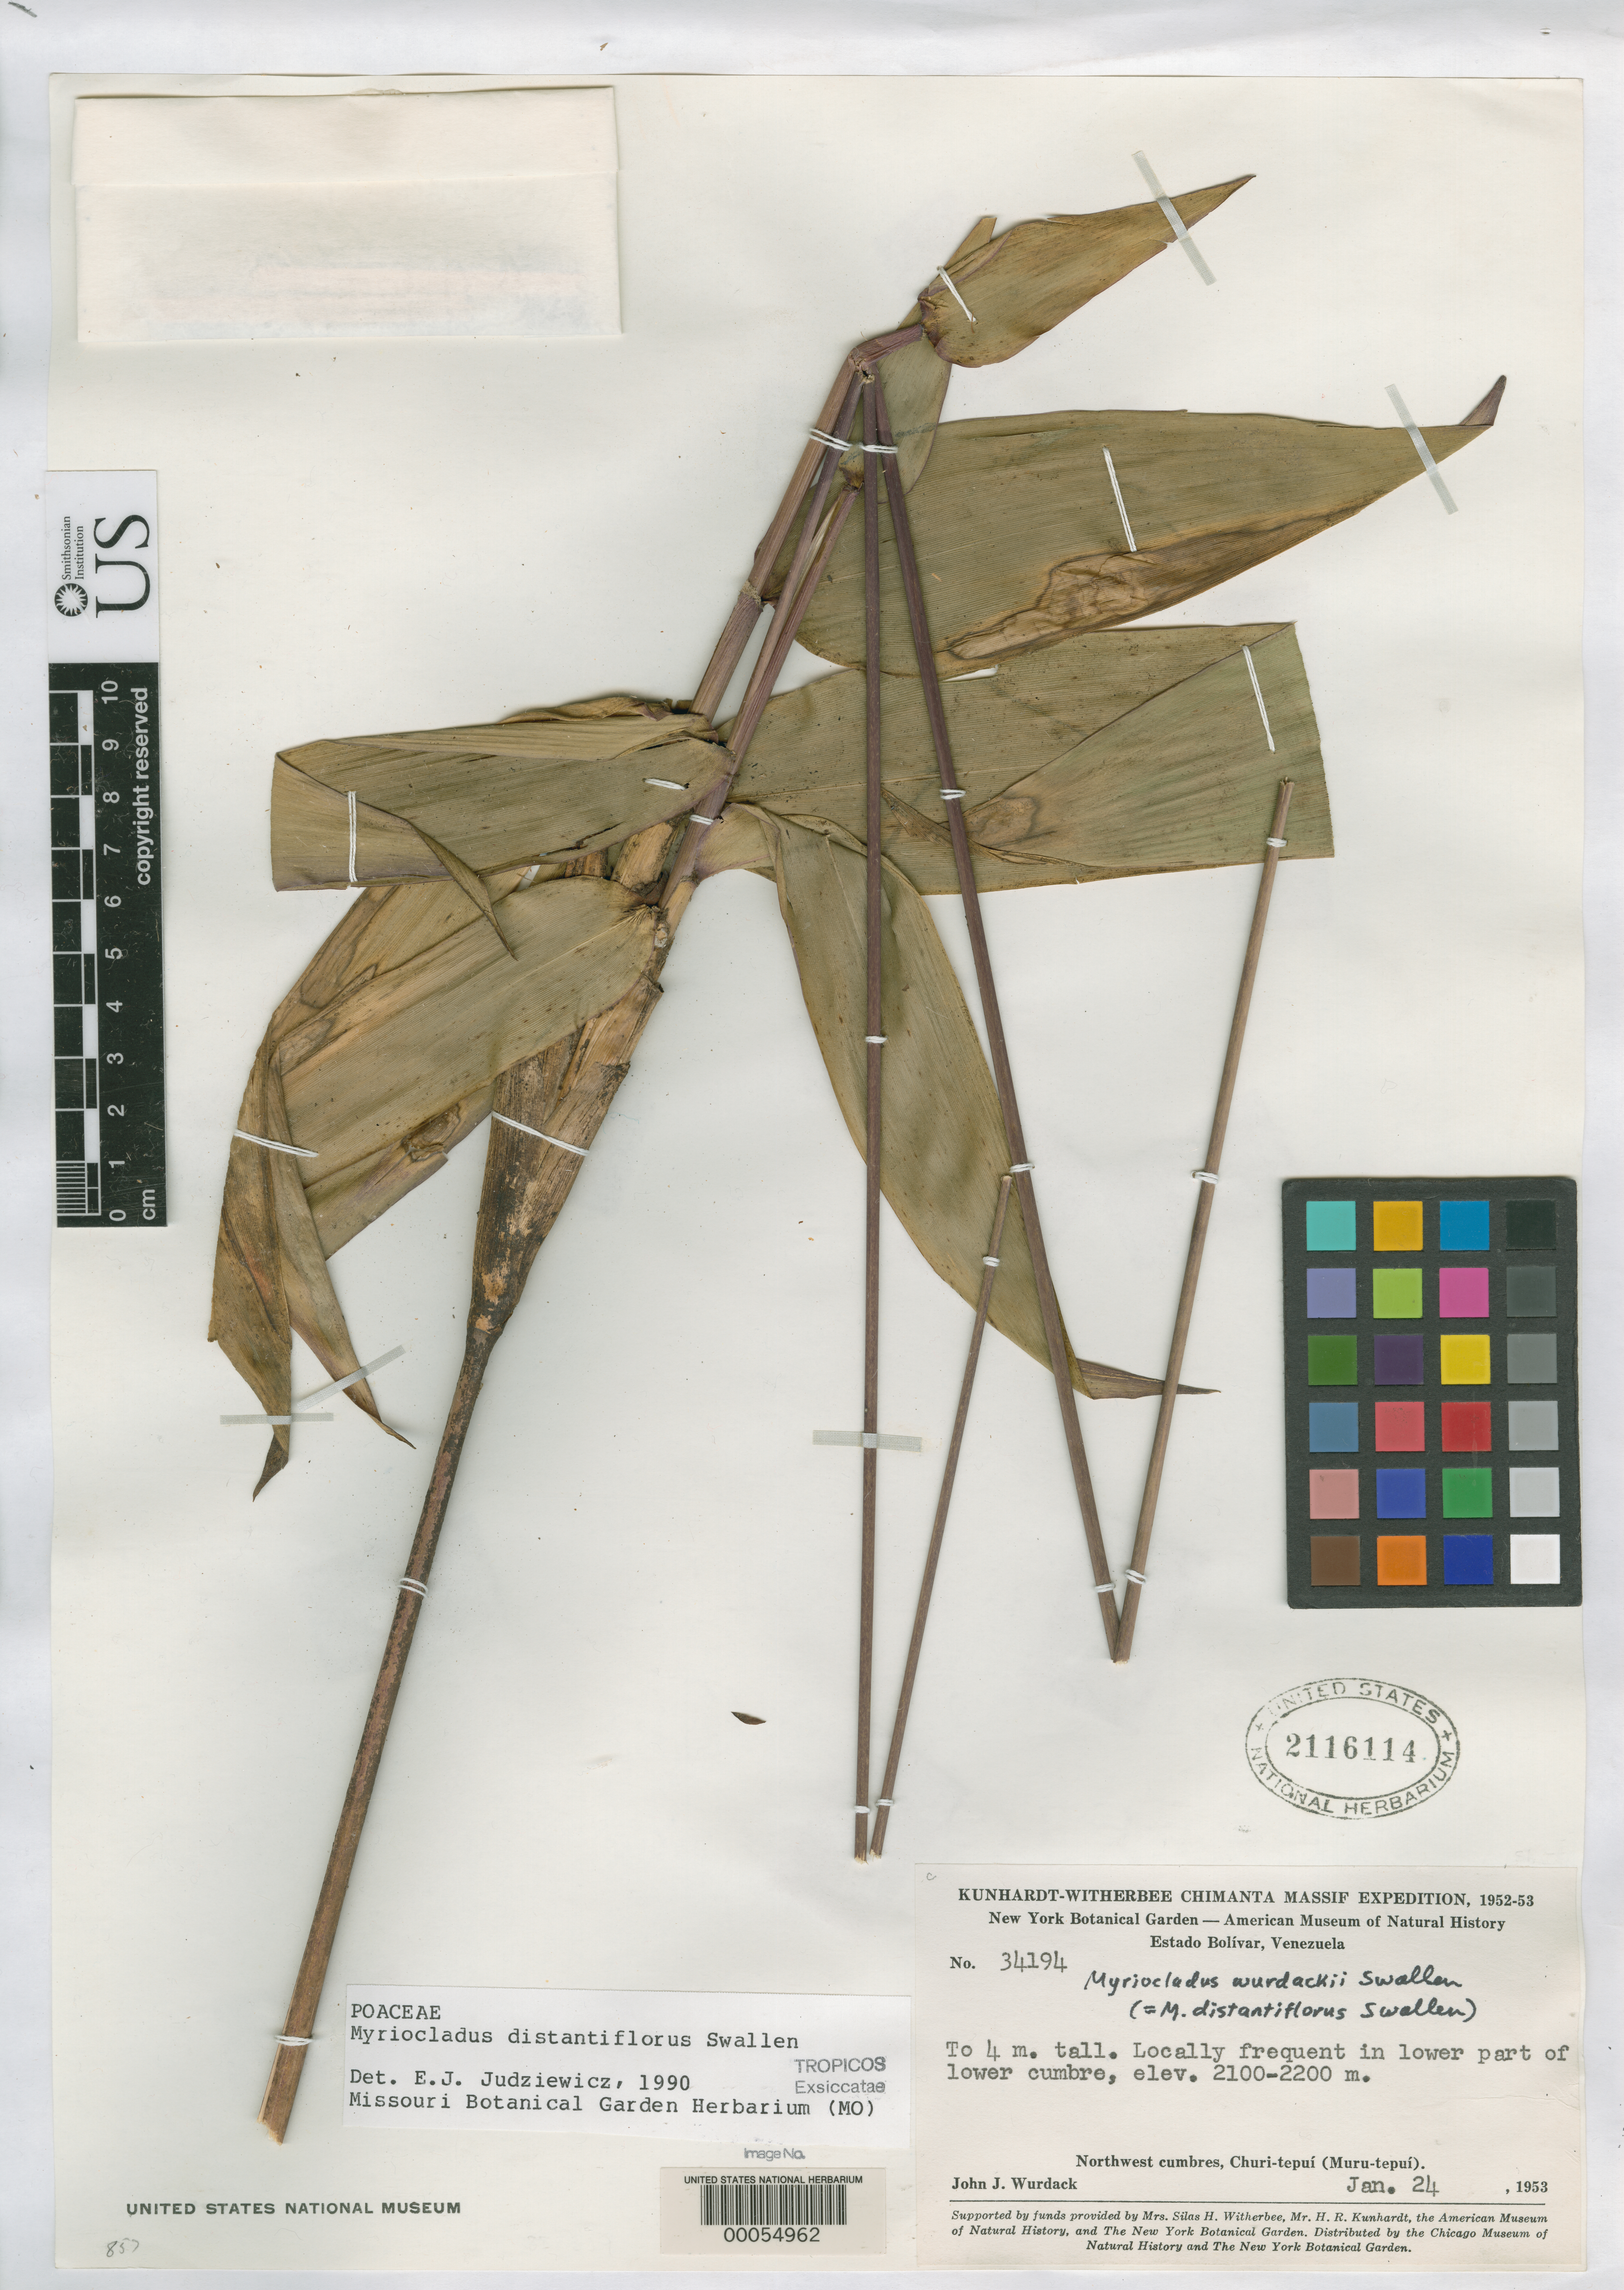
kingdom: Plantae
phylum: Tracheophyta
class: Liliopsida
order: Poales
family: Poaceae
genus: Myriocladus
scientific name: Myriocladus wurdackii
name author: Swallen in Maguire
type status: Holotype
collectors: J. J. Wurdack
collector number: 34194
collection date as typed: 24 Jan 1953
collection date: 1953-01-24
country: Venezuela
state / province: Bolivar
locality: Churi-tepui, Muru- tepui.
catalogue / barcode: US 2116114